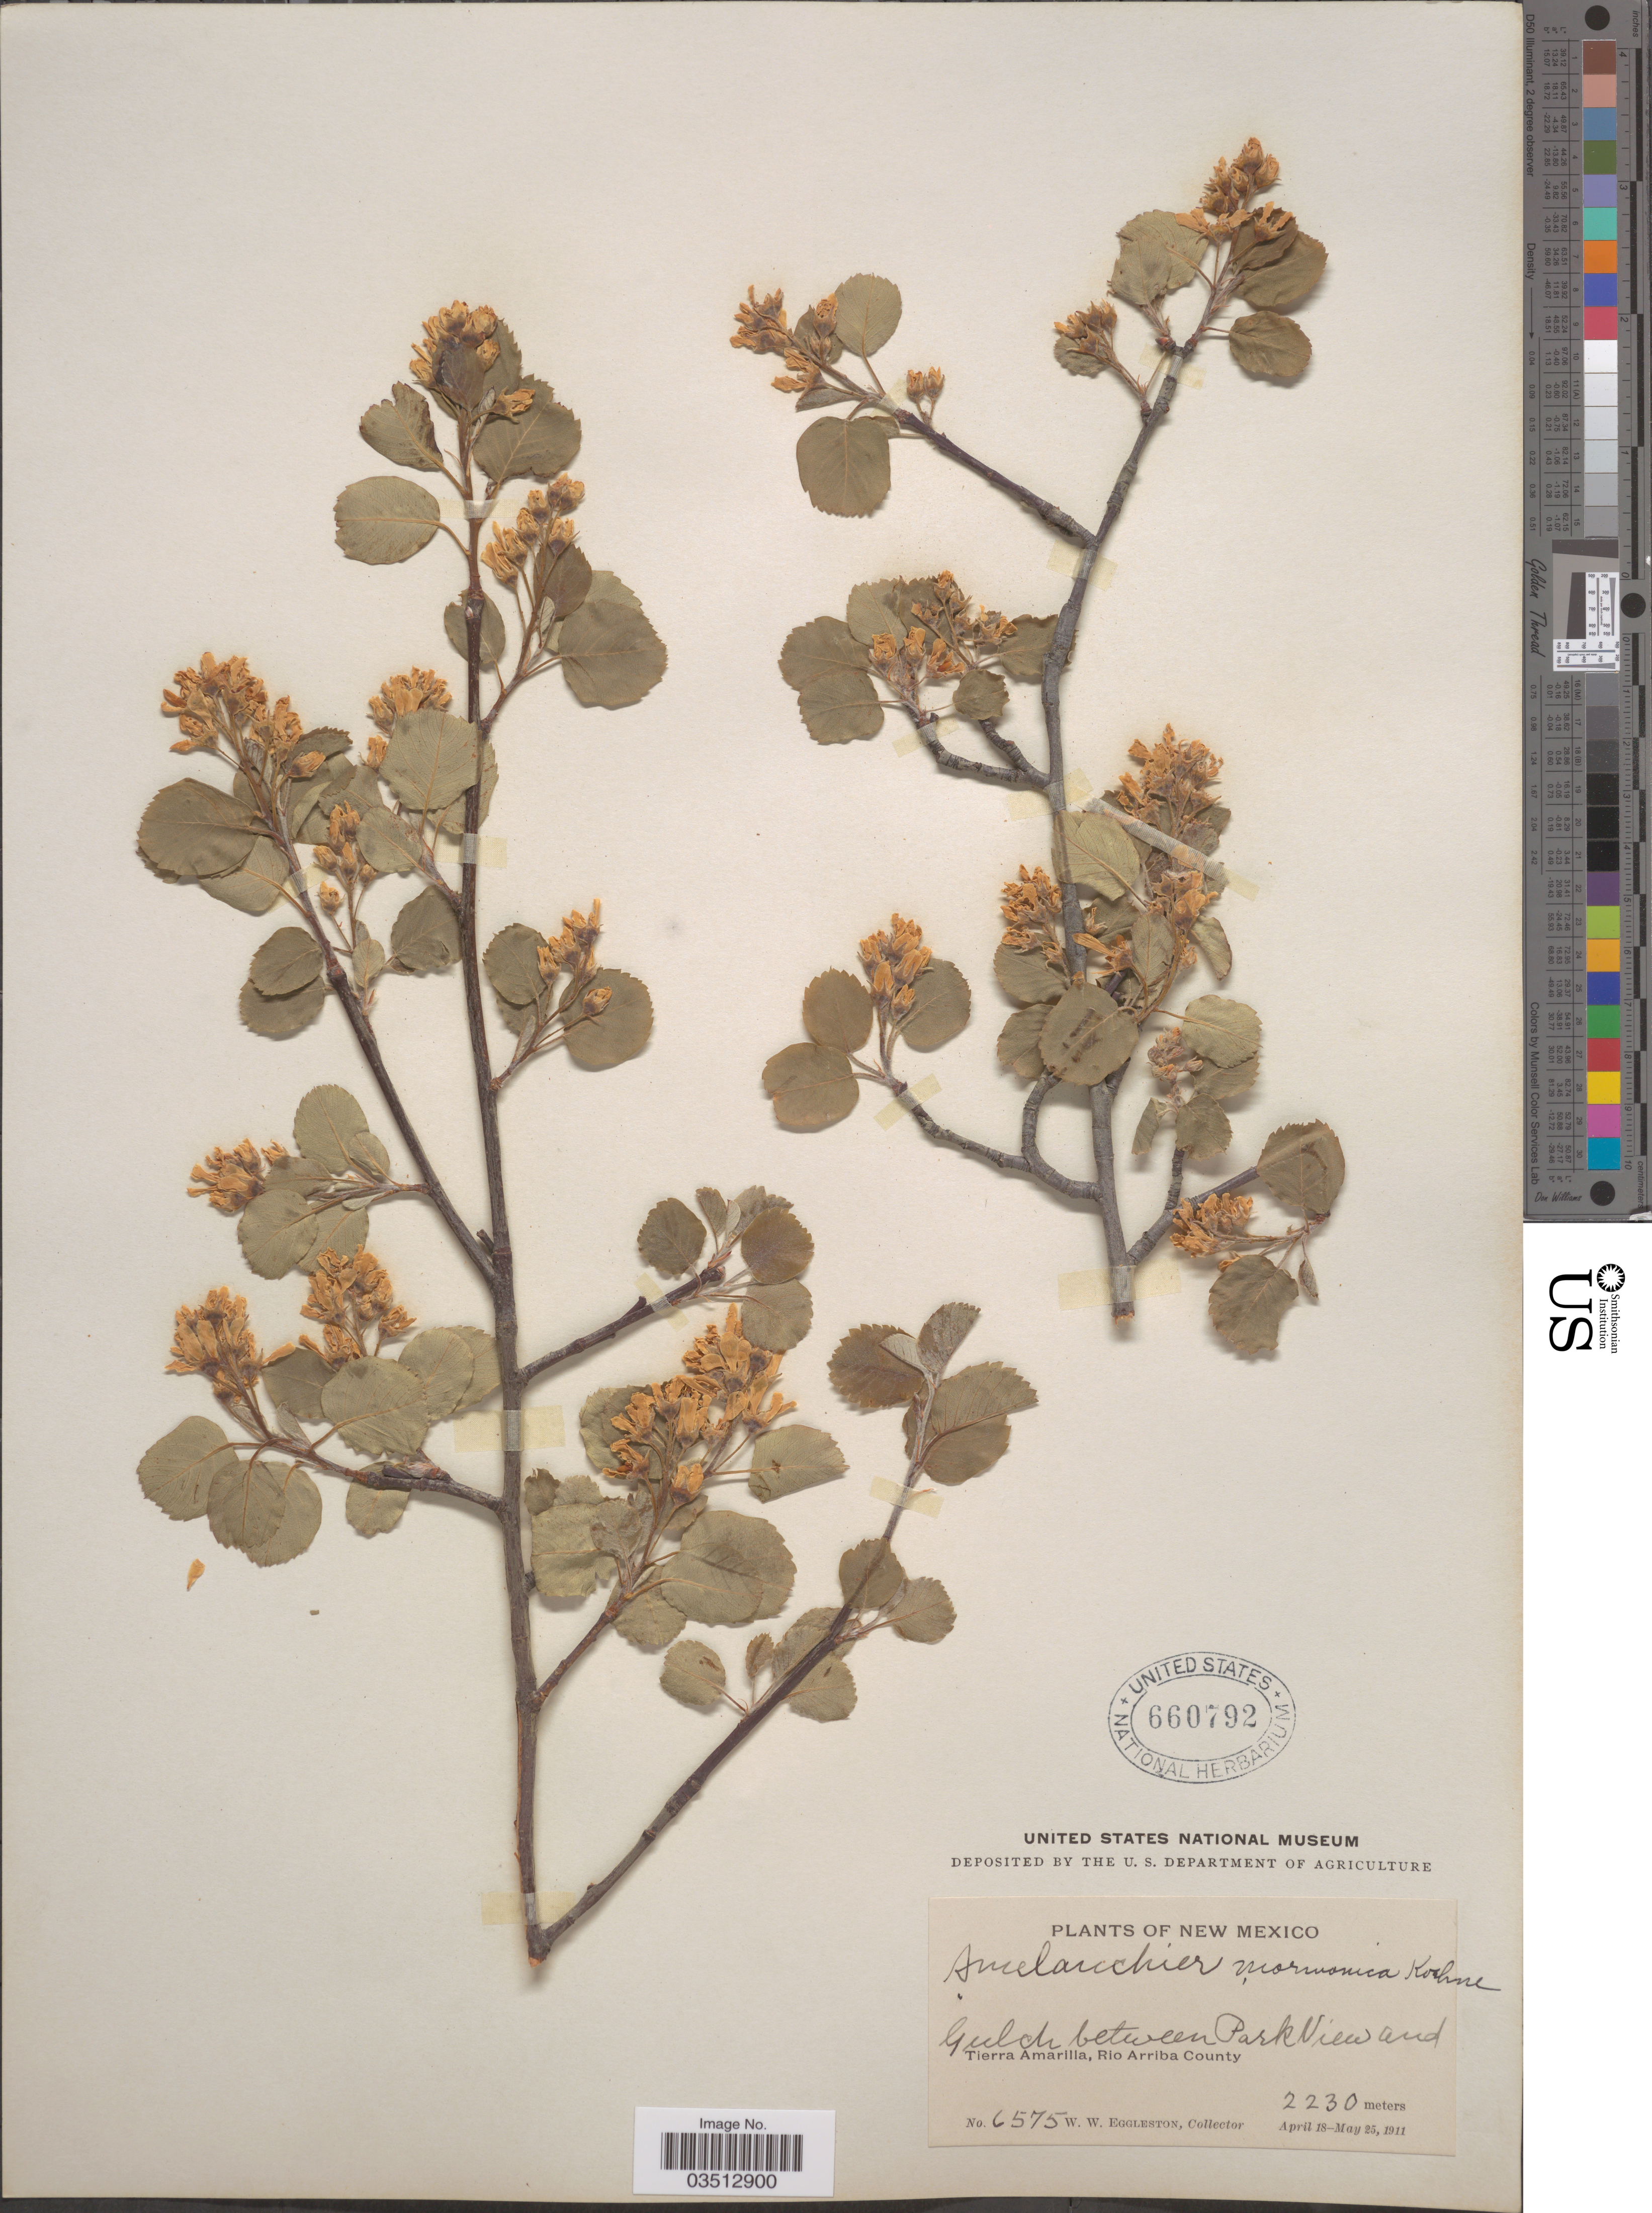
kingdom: Plantae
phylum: Tracheophyta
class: Magnoliopsida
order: Rosales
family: Rosaceae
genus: Amelanchier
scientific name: Amelanchier sp.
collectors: W. W. Eggleston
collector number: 6575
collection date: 1911-04-18/1911-05-25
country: United States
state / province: New Mexico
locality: Gulch between Park View and Tierra Amarilla, Rio Arriba County.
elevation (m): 2230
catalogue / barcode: US 660792